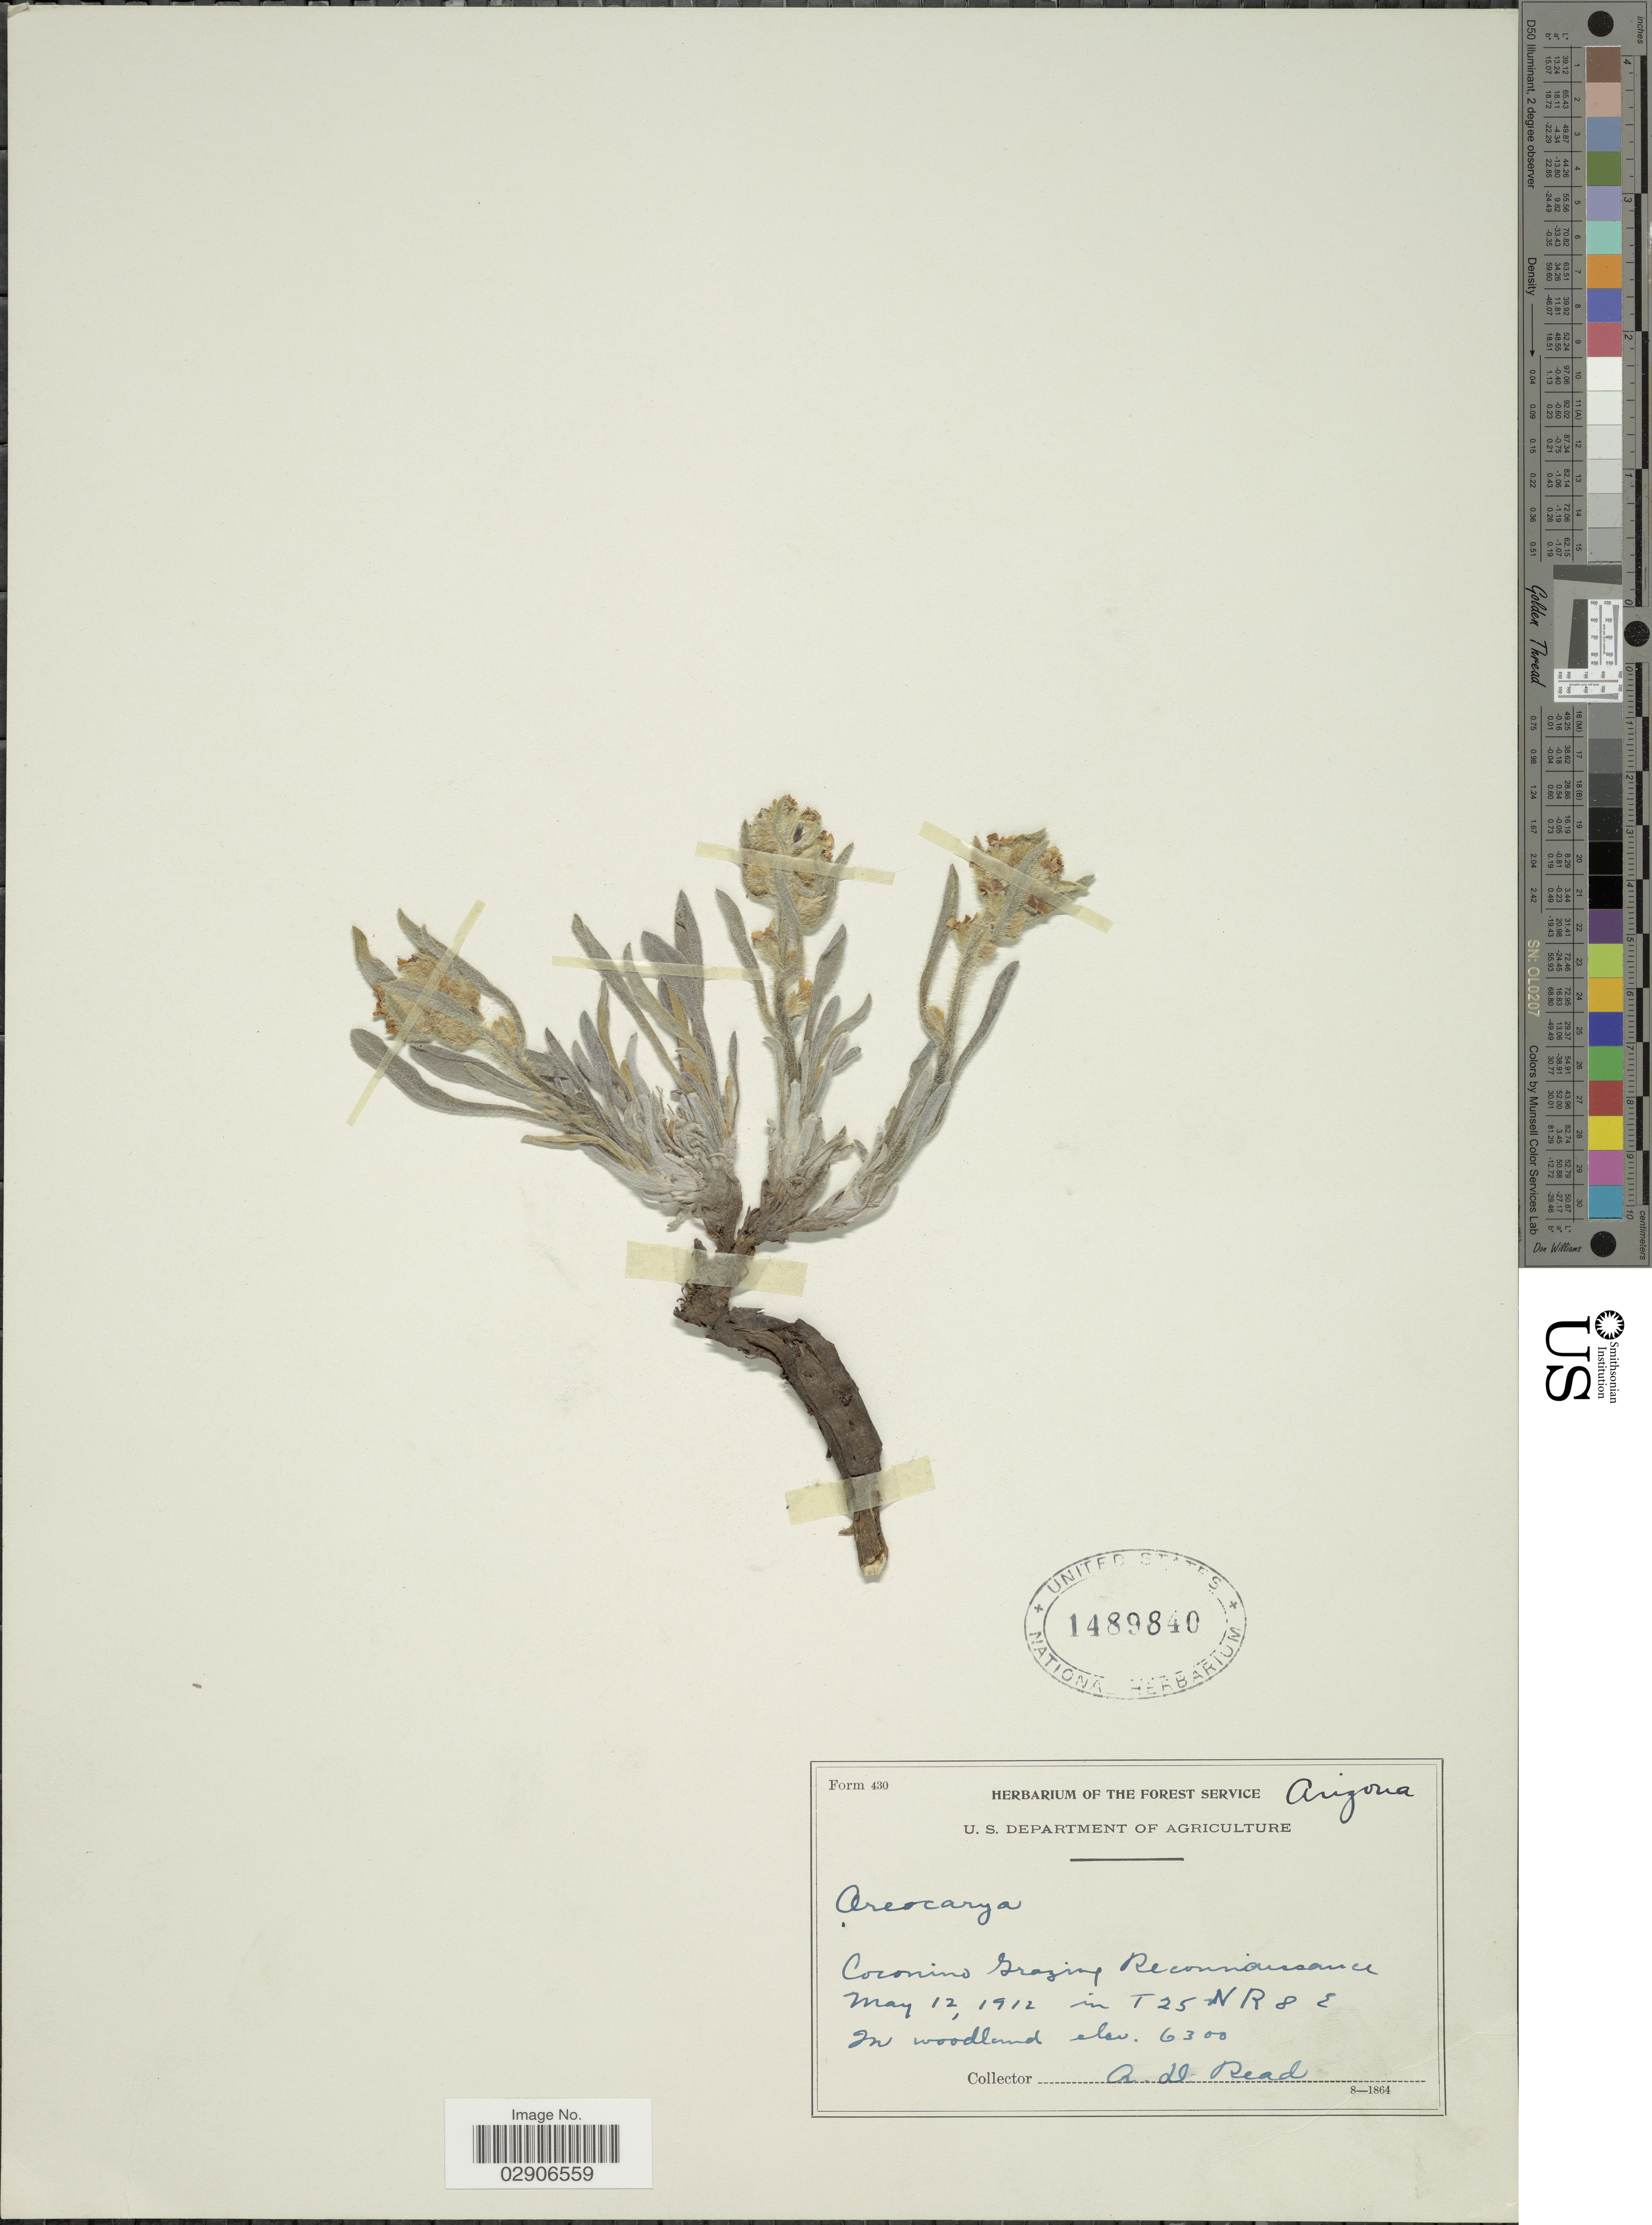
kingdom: Plantae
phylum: Tracheophyta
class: Magnoliopsida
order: Boraginales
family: Boraginaceae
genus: Oreocarya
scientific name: Oreocarya sp.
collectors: A. D. Read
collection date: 1912-05-12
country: United States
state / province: Arizona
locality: In T 25 NR 8 E. In woodland.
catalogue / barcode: US 1489840